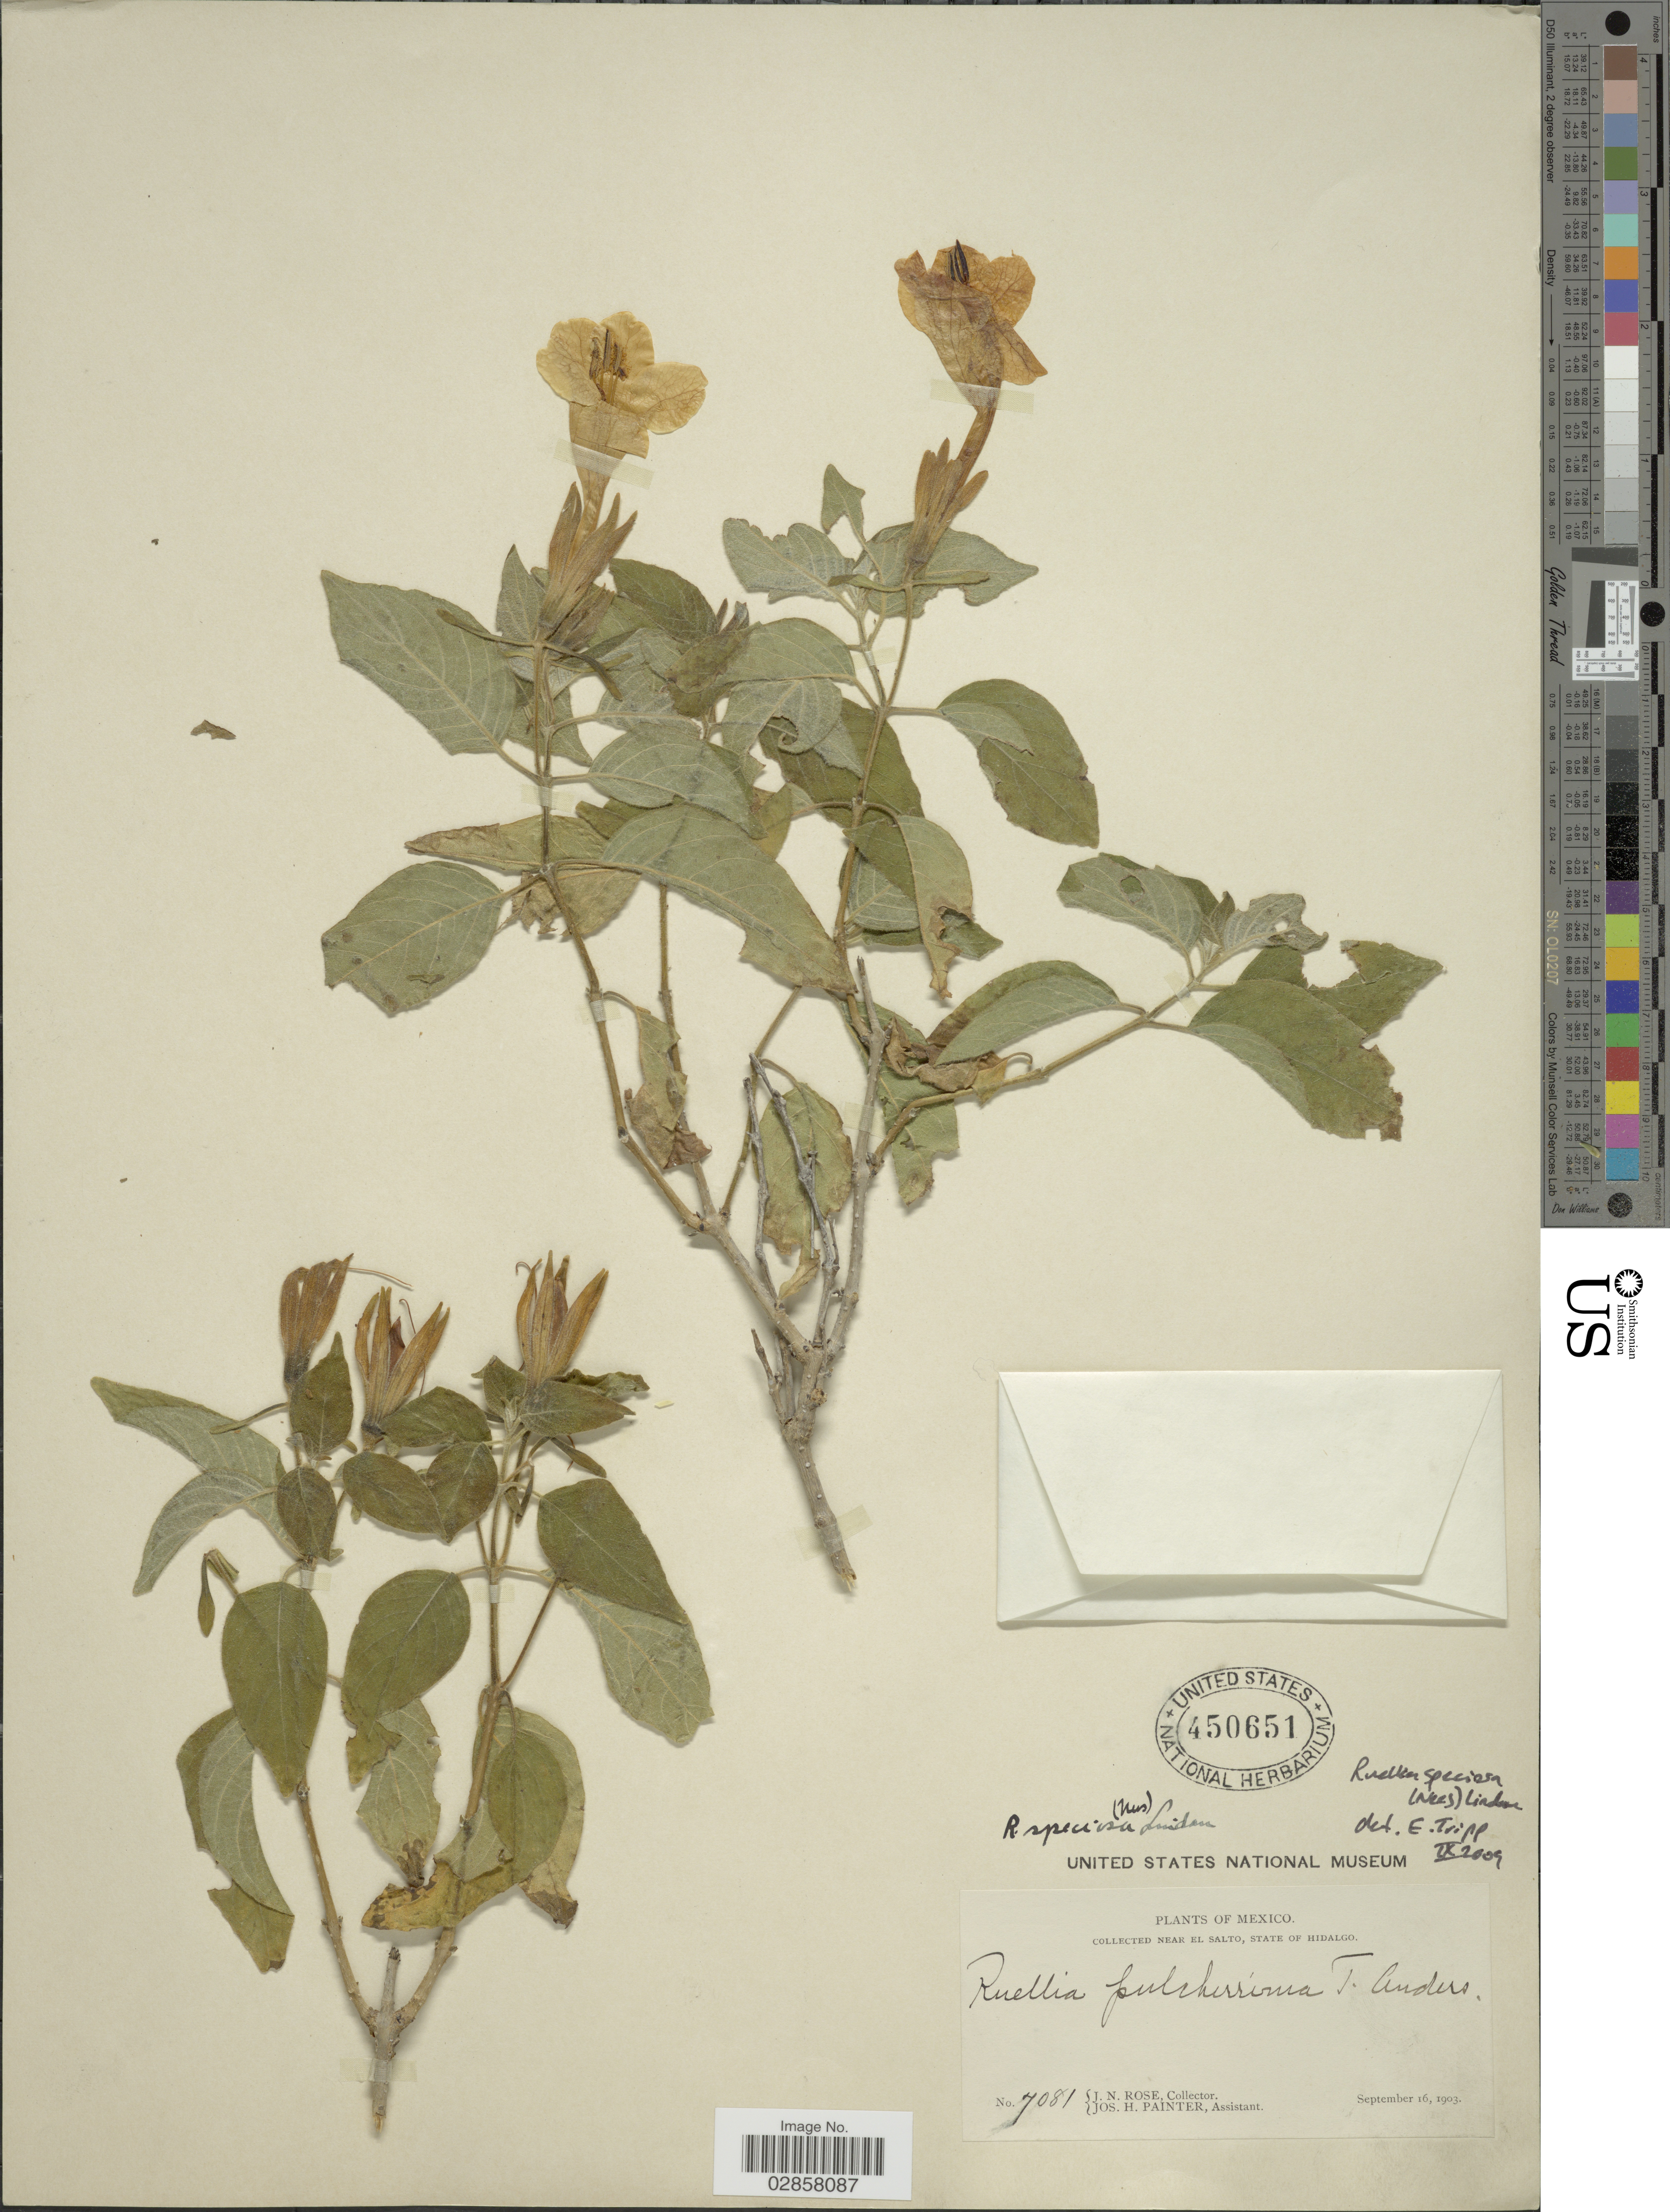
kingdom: Plantae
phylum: Tracheophyta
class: Magnoliopsida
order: Lamiales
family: Acanthaceae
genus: Ruellia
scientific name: Ruellia speciosa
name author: Mart. ex Nees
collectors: J. N. Rose & J. H. Painter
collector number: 7081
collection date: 1903-09-16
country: Mexico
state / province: Hidalgo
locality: Near El Salto.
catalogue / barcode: US 450651